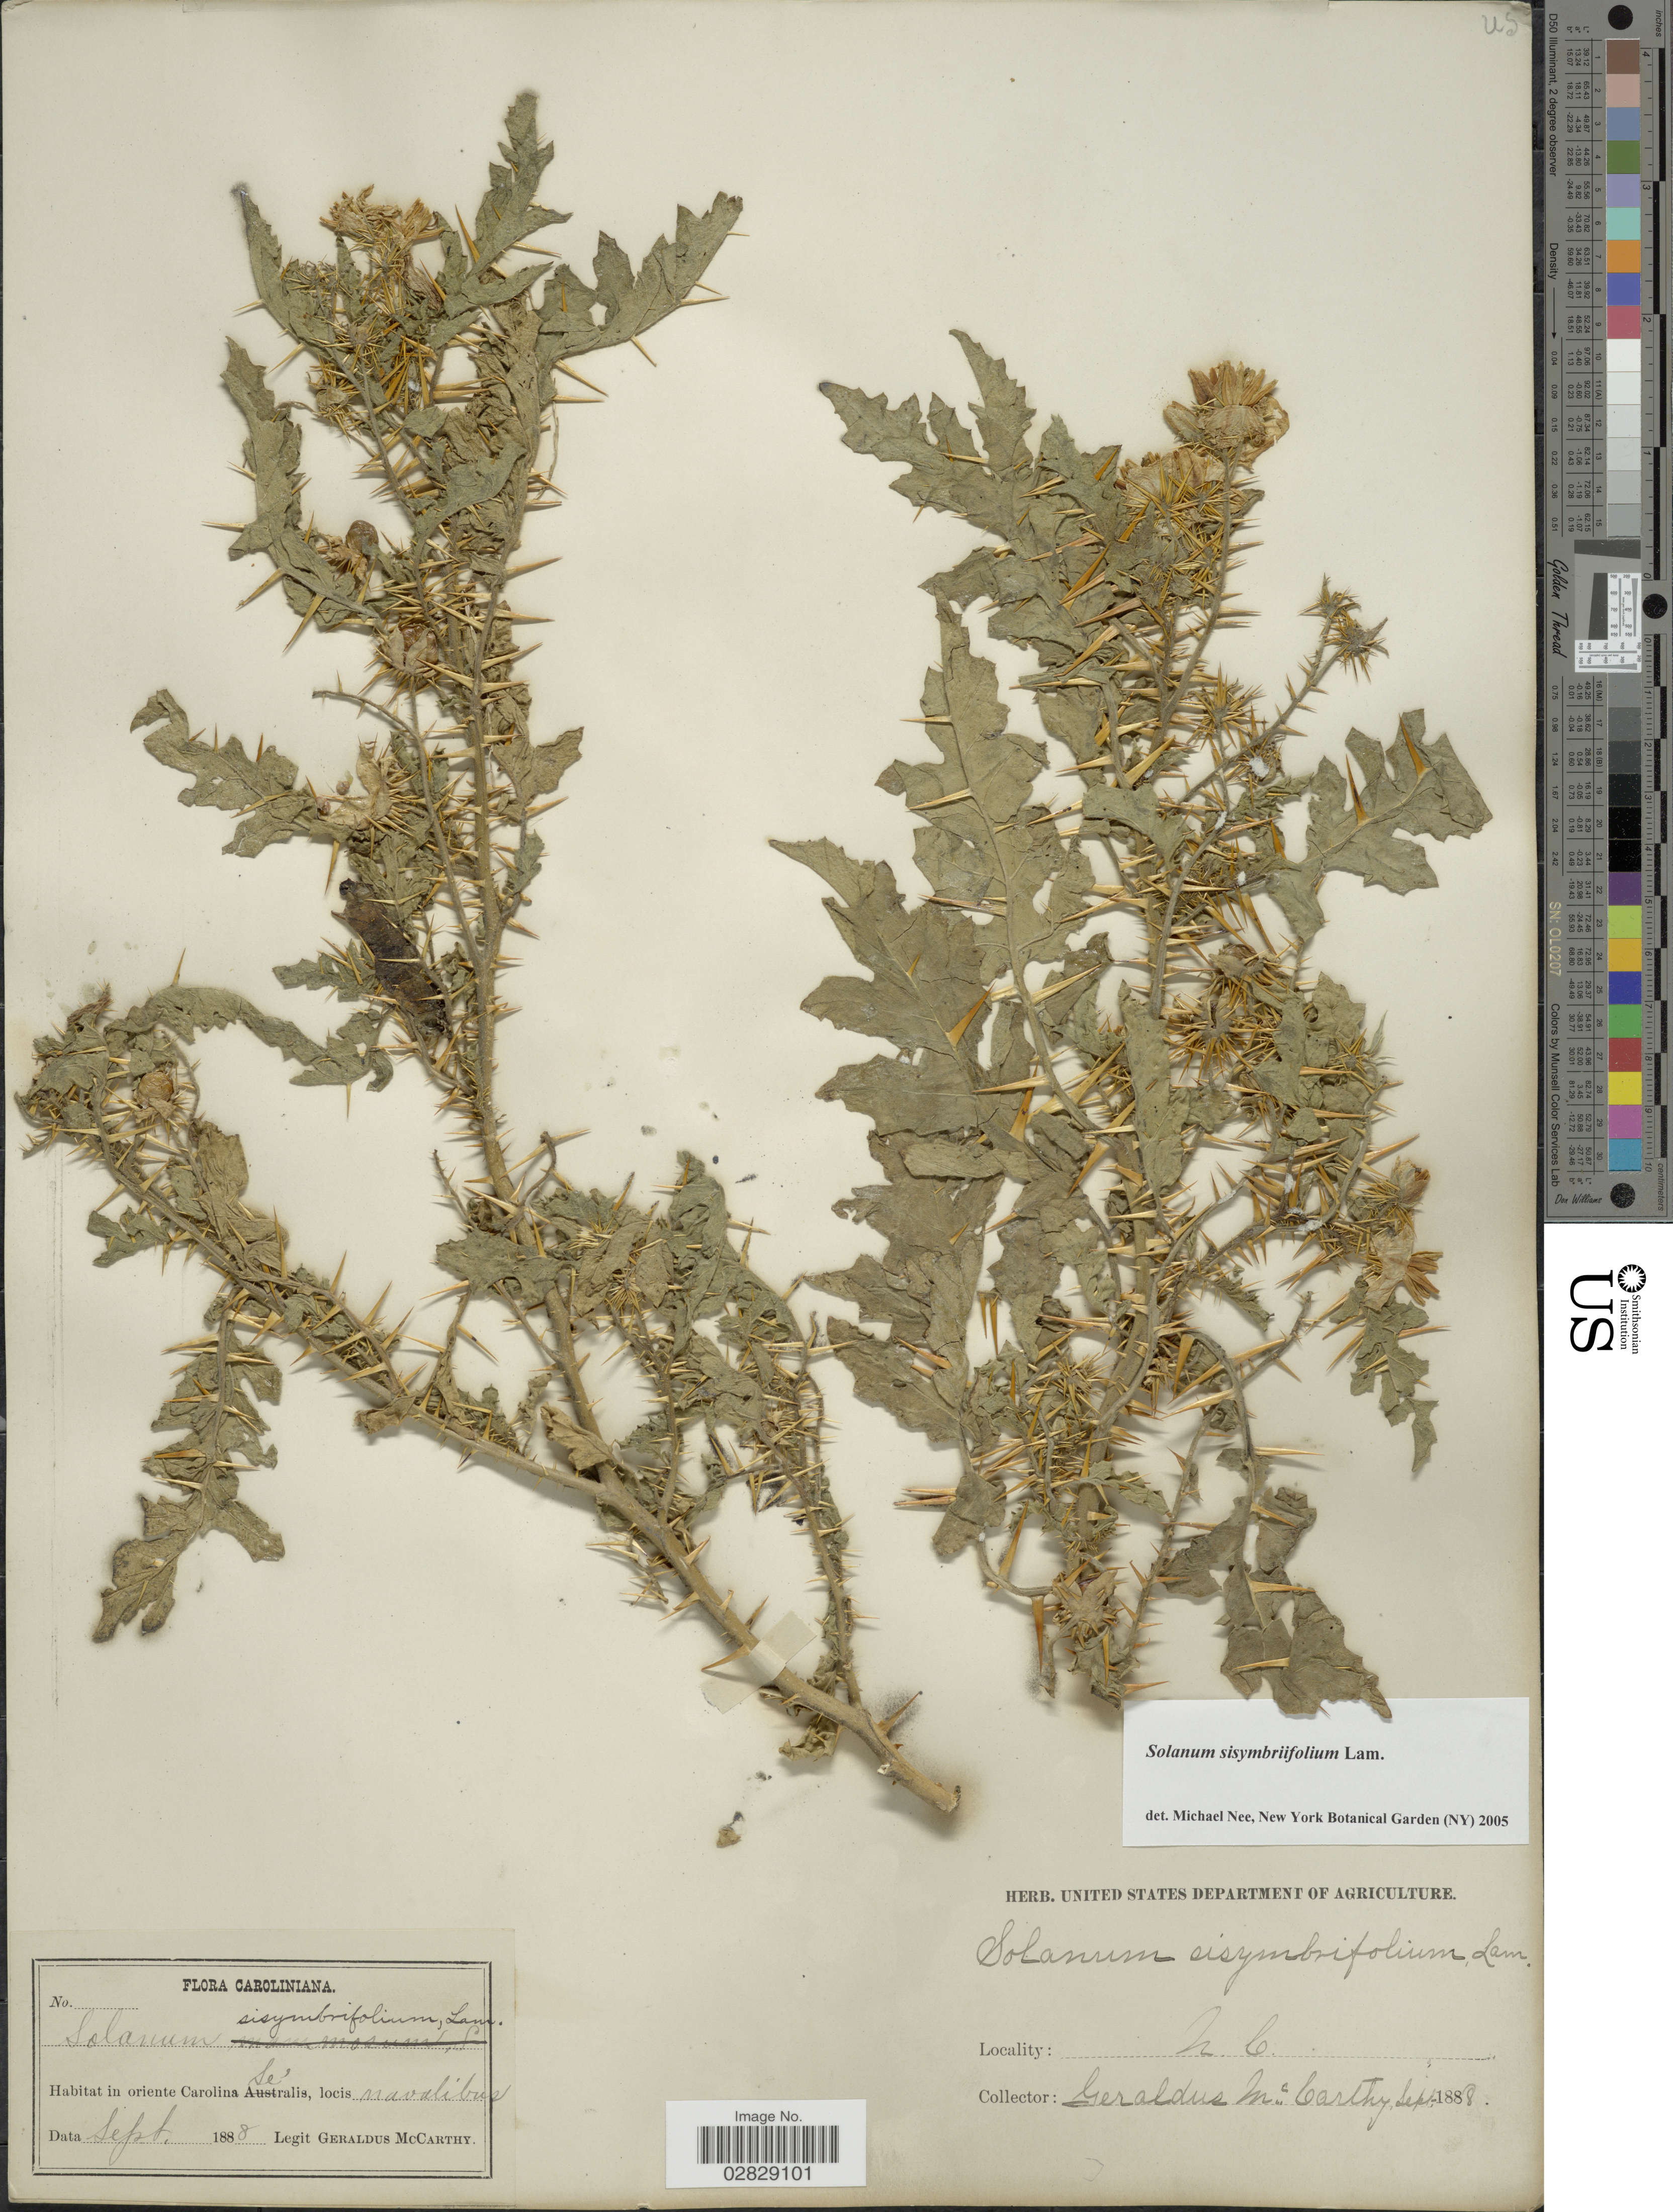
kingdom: Plantae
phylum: Tracheophyta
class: Magnoliopsida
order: Solanales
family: Solanaceae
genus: Solanum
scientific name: Solanum sisymbrifolium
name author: Lam.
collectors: M. McCarthy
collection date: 1888-09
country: United States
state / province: North Carolina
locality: In oriente Carolina se'tralis. Caroliniana.